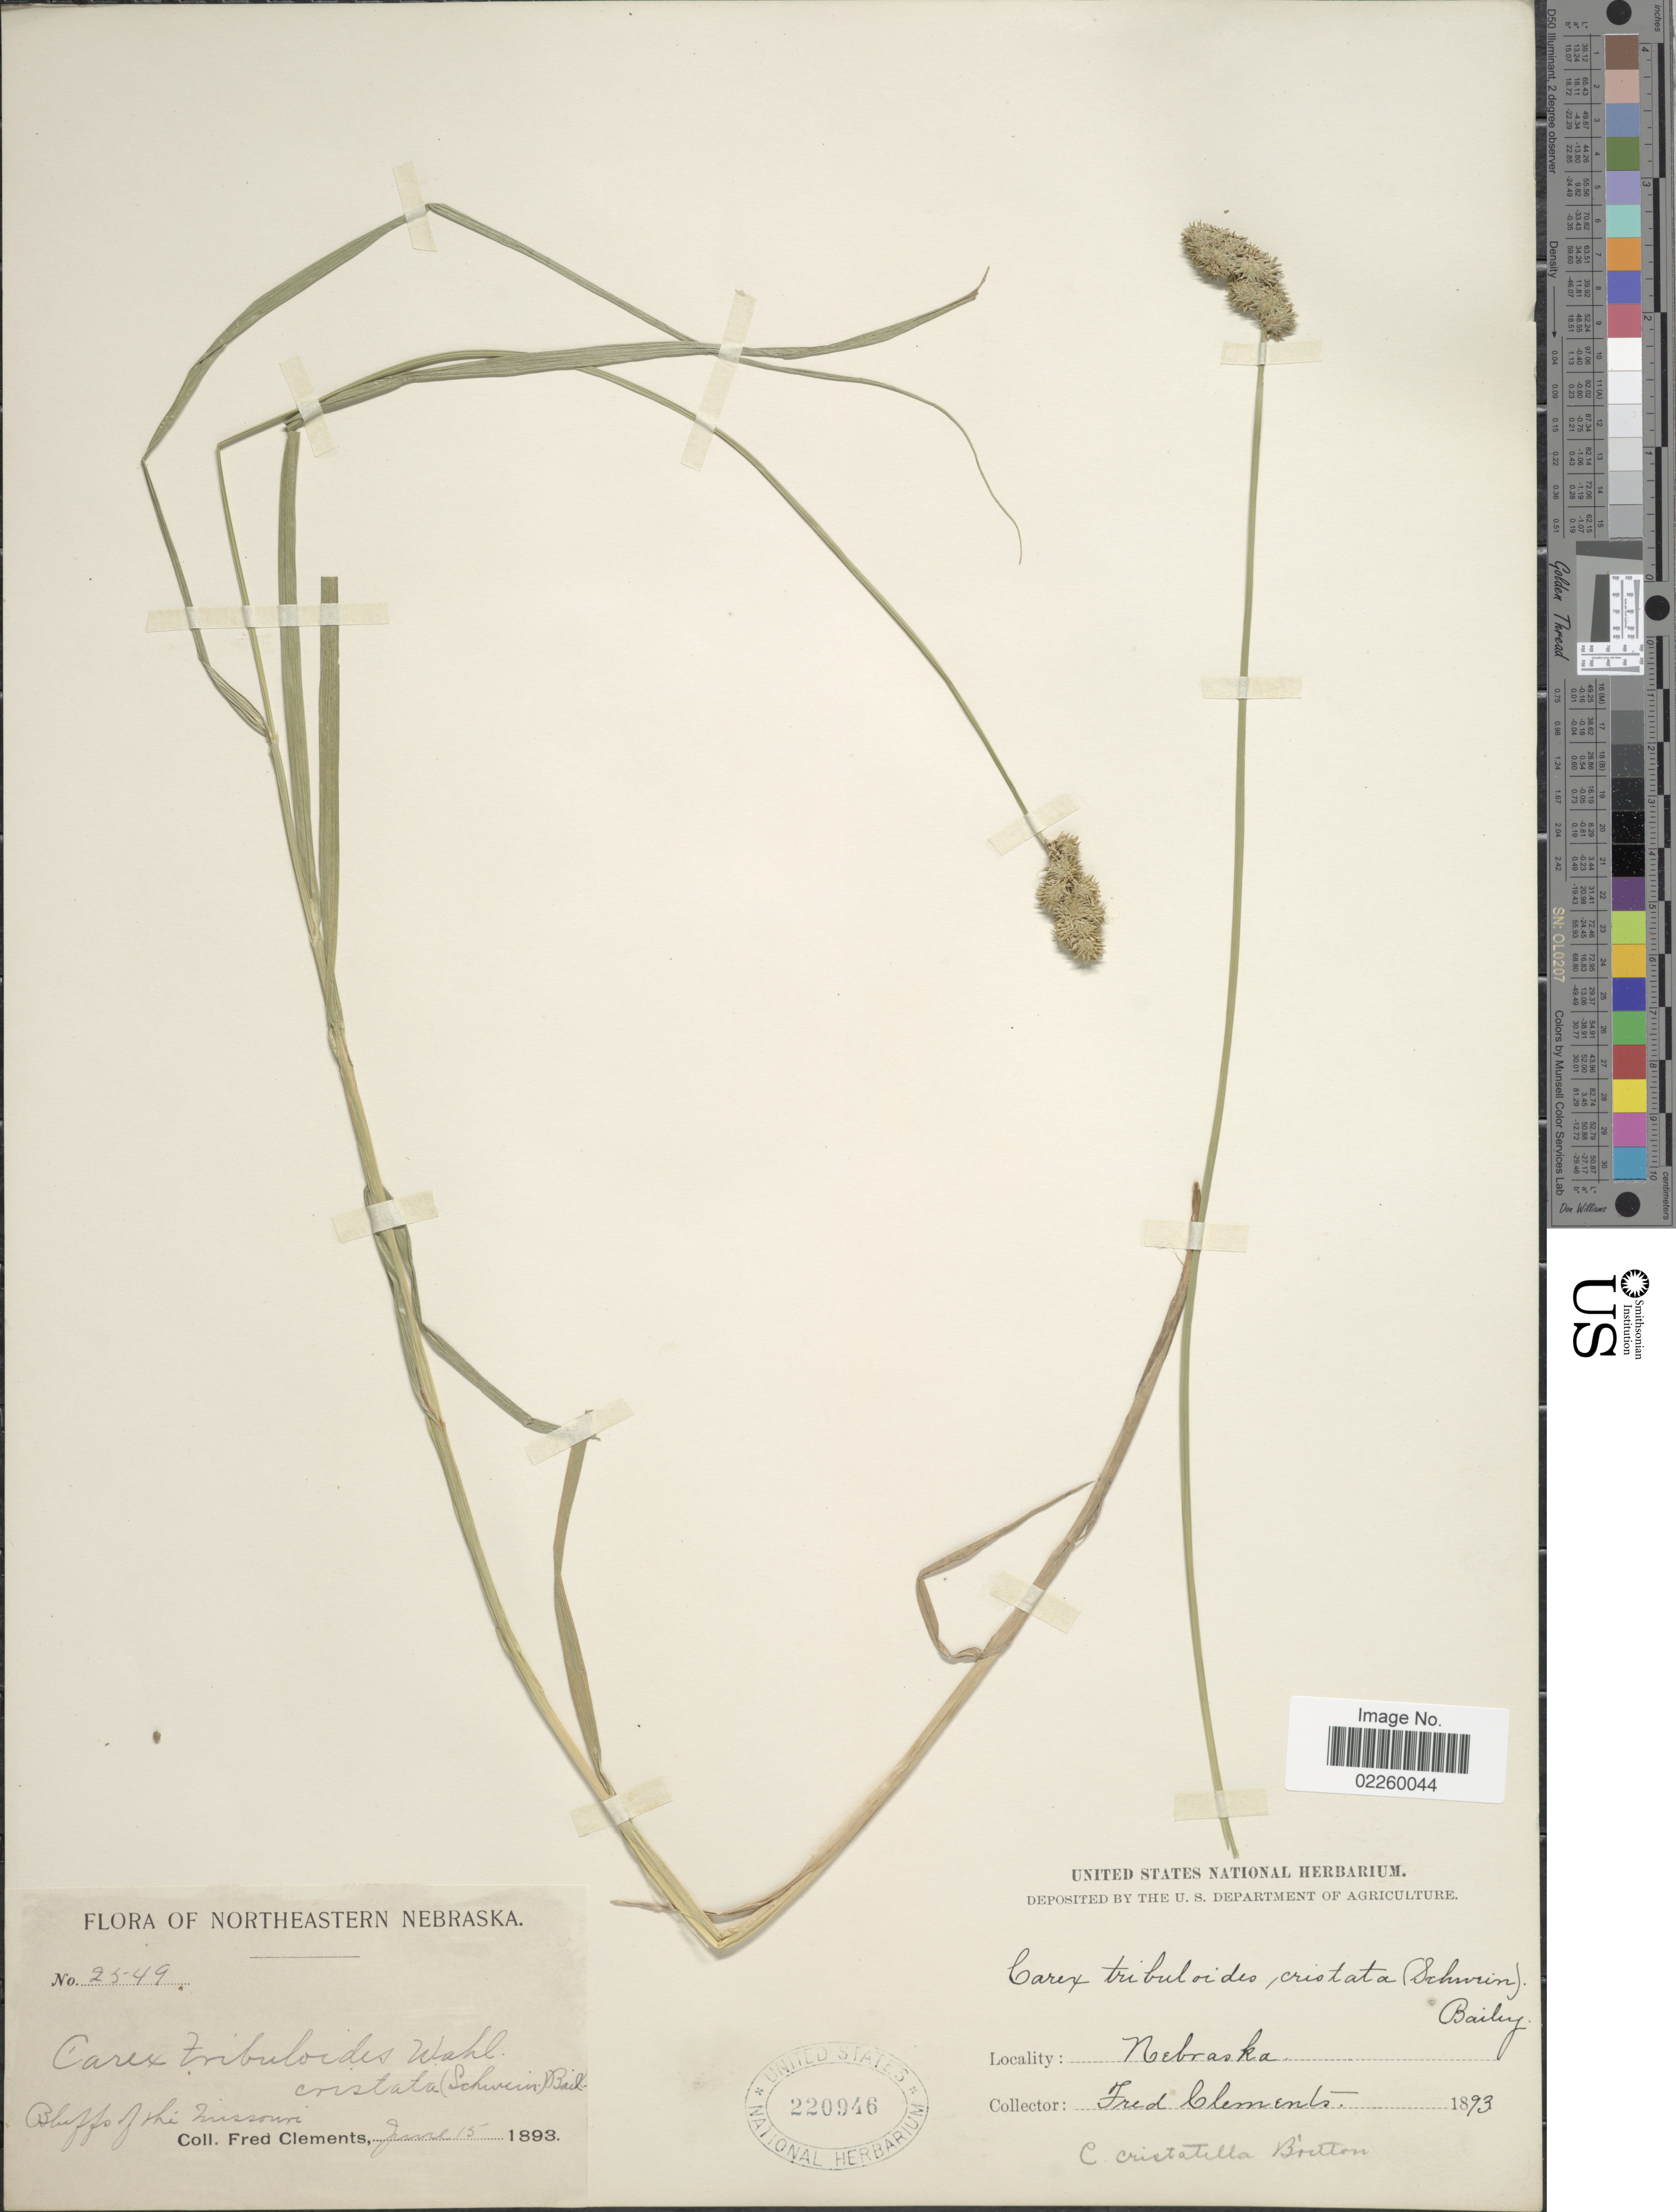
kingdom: Plantae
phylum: Tracheophyta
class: Liliopsida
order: Poales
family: Cyperaceae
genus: Carex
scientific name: Carex cristatella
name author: Britton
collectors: F. Clements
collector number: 2549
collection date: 1893-06-15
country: United States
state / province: Nebraska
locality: Northeastern Nebraska. Bluffs of the Missouri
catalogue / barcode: US 220946